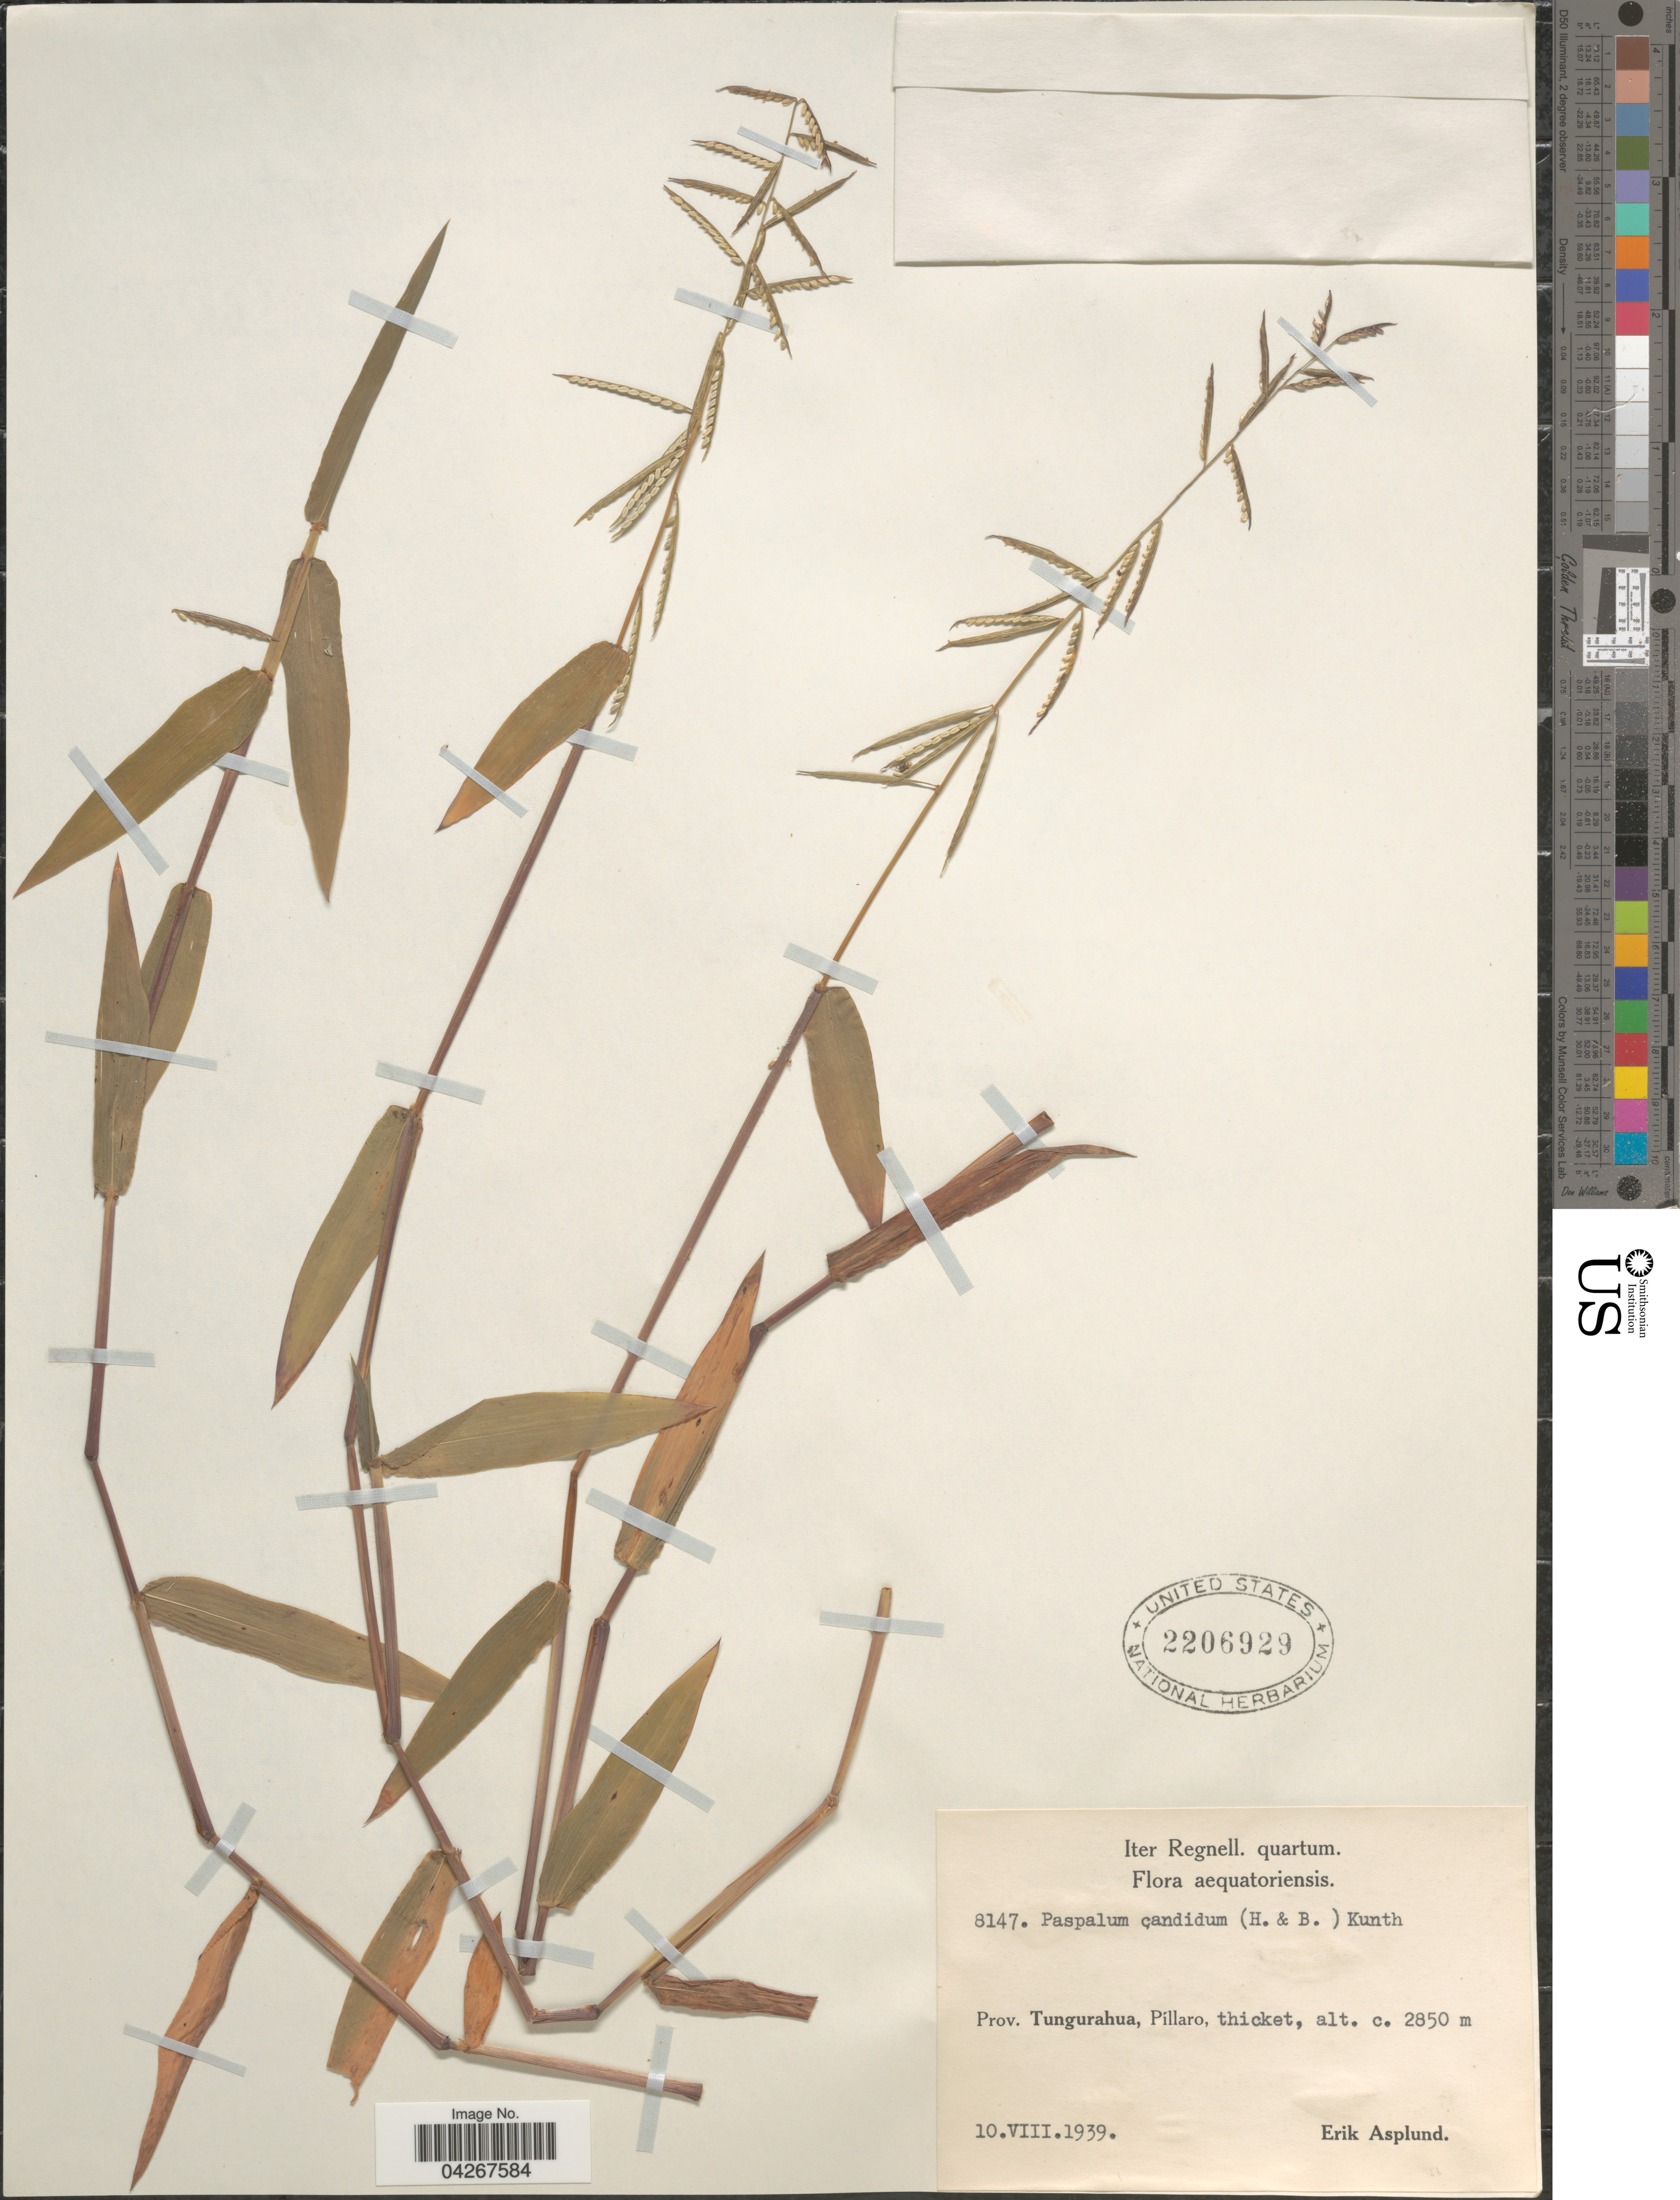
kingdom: Plantae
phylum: Tracheophyta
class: Liliopsida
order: Poales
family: Poaceae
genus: Paspalum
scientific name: Paspalum candidum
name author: (Humb. & Bonpl. ex Fleugge) Kunth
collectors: E. Asplund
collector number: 8147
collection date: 1939-08-10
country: Ecuador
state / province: Tungurahua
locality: Iter Regnell. quartum. Aequatoriensis. Píllaro, thicket.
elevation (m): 2850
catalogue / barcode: US 2206929